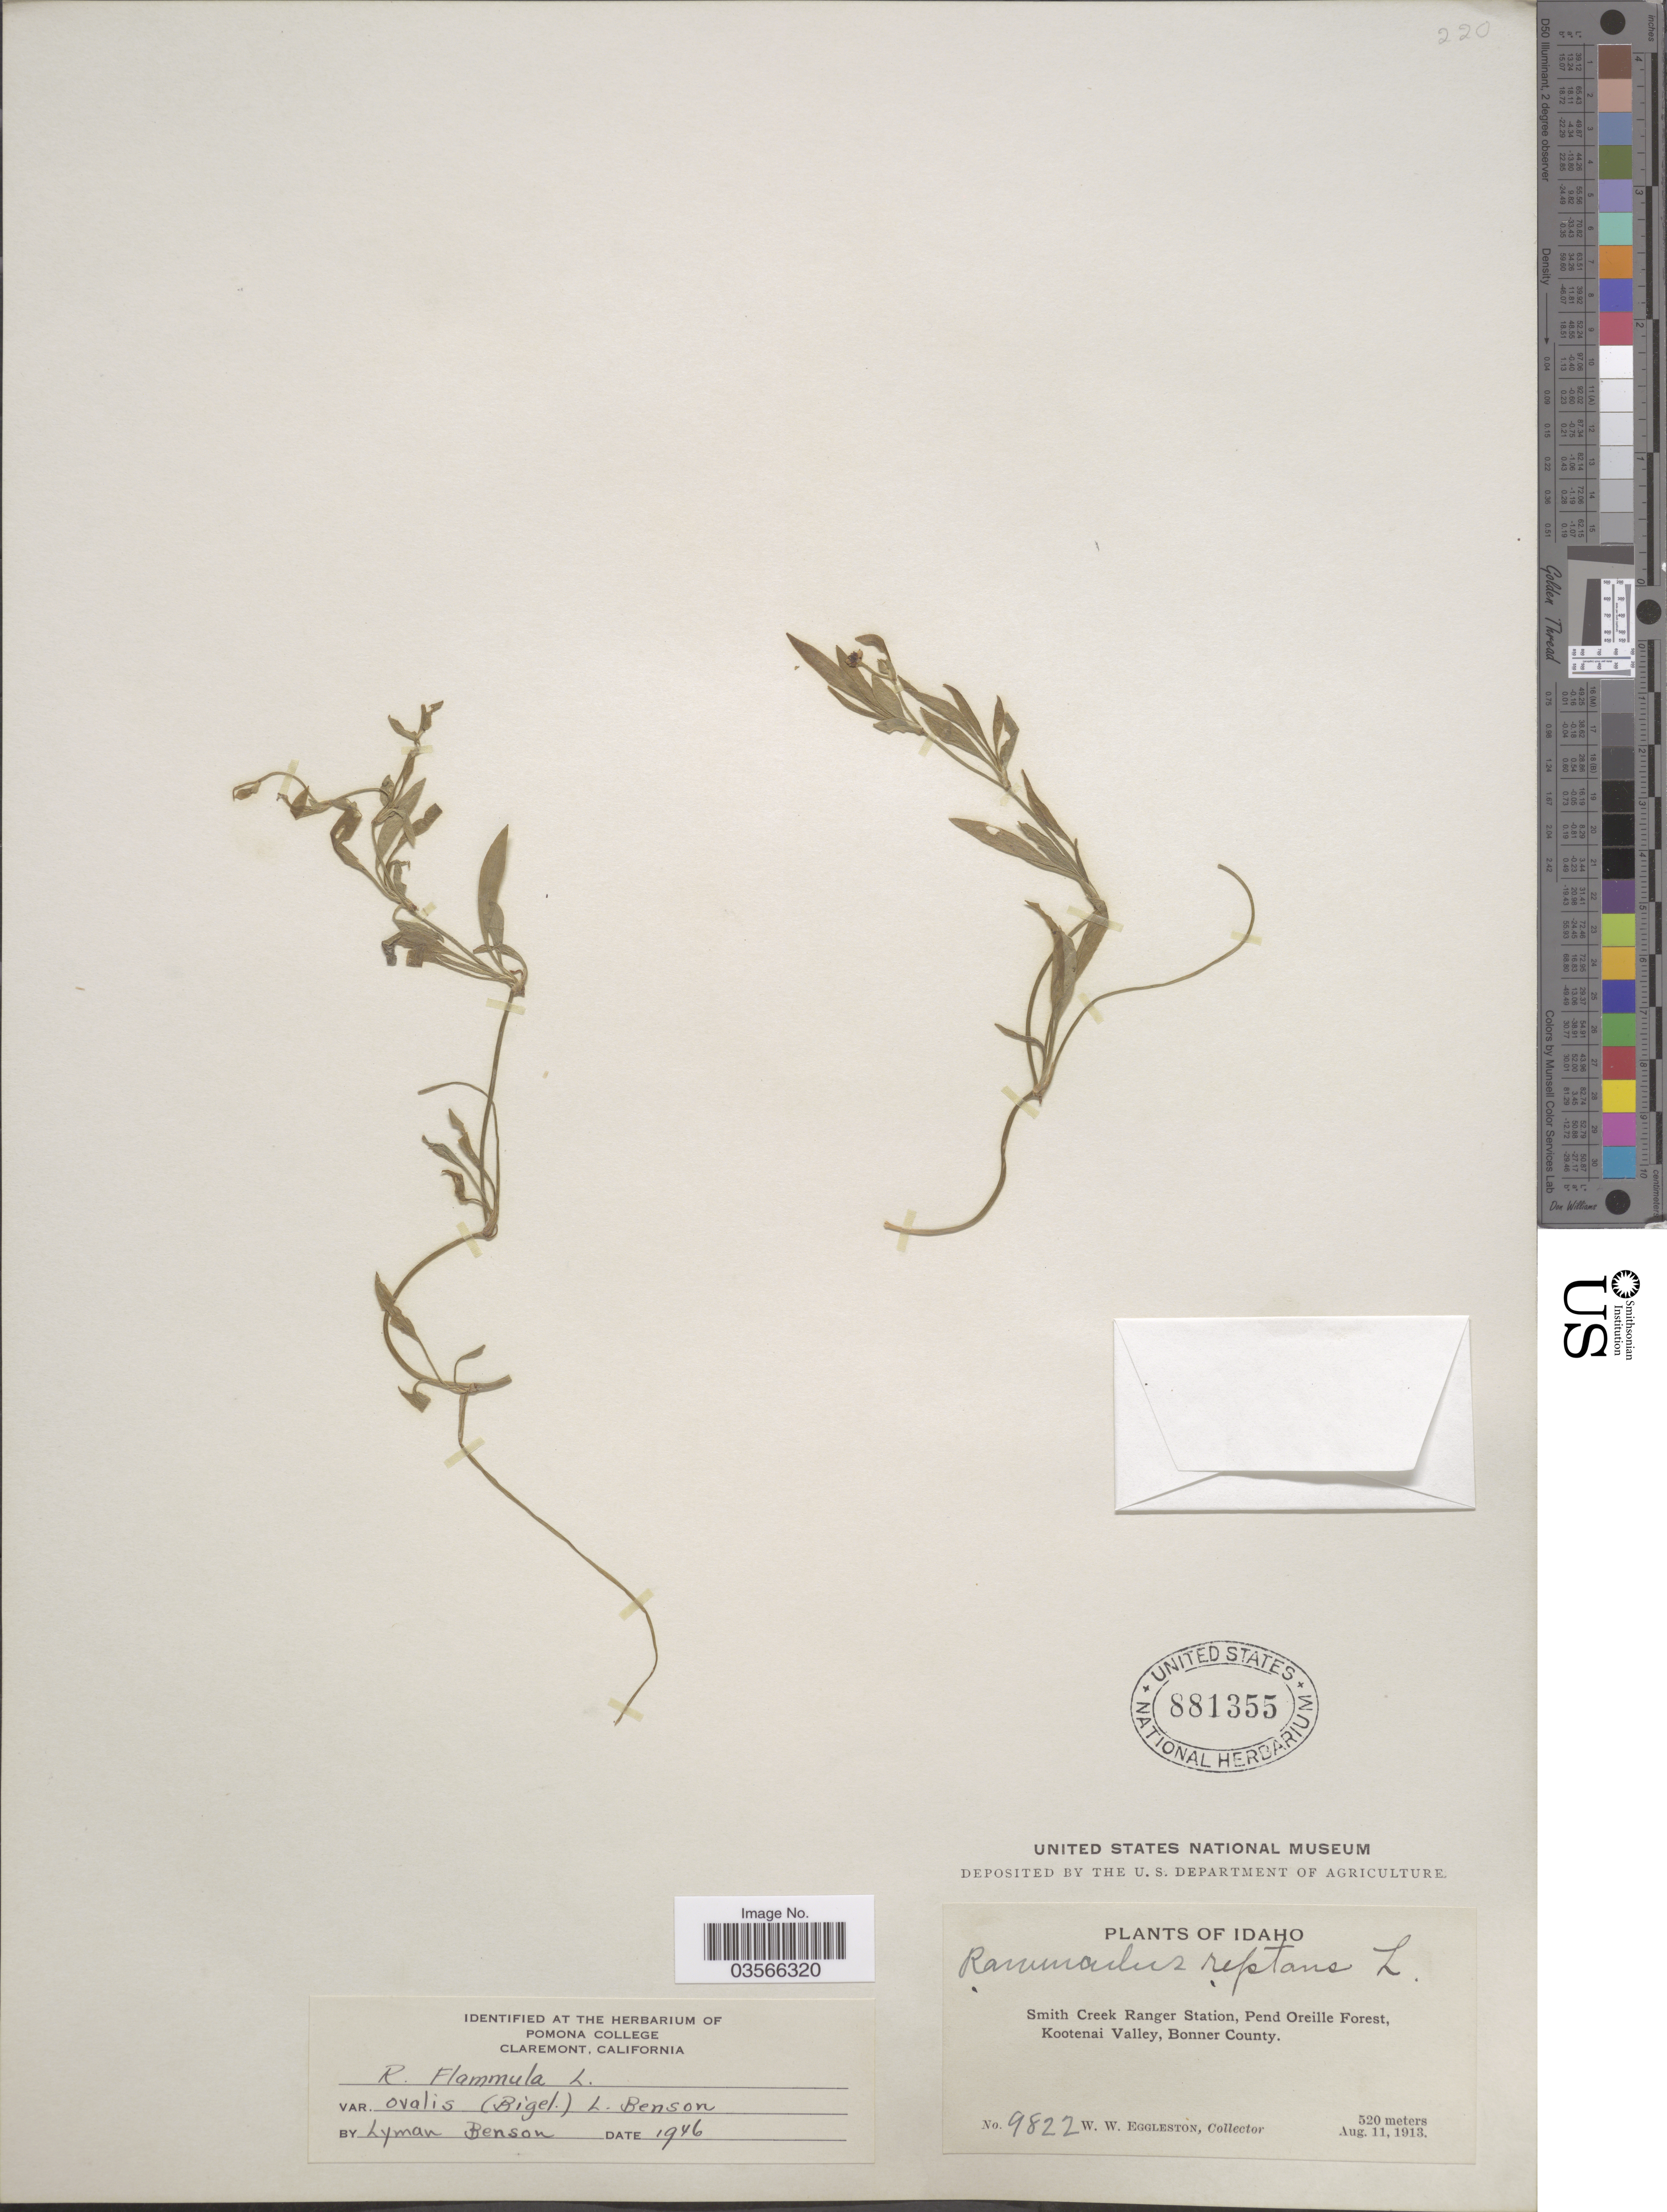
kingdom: Plantae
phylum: Tracheophyta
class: Magnoliopsida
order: Ranunculales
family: Ranunculaceae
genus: Ranunculus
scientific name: Ranunculus flammula var. ovalis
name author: (J.M. Bigelow) L.D. Benson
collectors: W. W. Eggleston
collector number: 9822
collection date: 1913-08-11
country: United States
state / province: Idaho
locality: Smith Creek Ranger Station, Pend Oreille Forest, Kootenai Valley, Bonner County.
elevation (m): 520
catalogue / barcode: US 881355